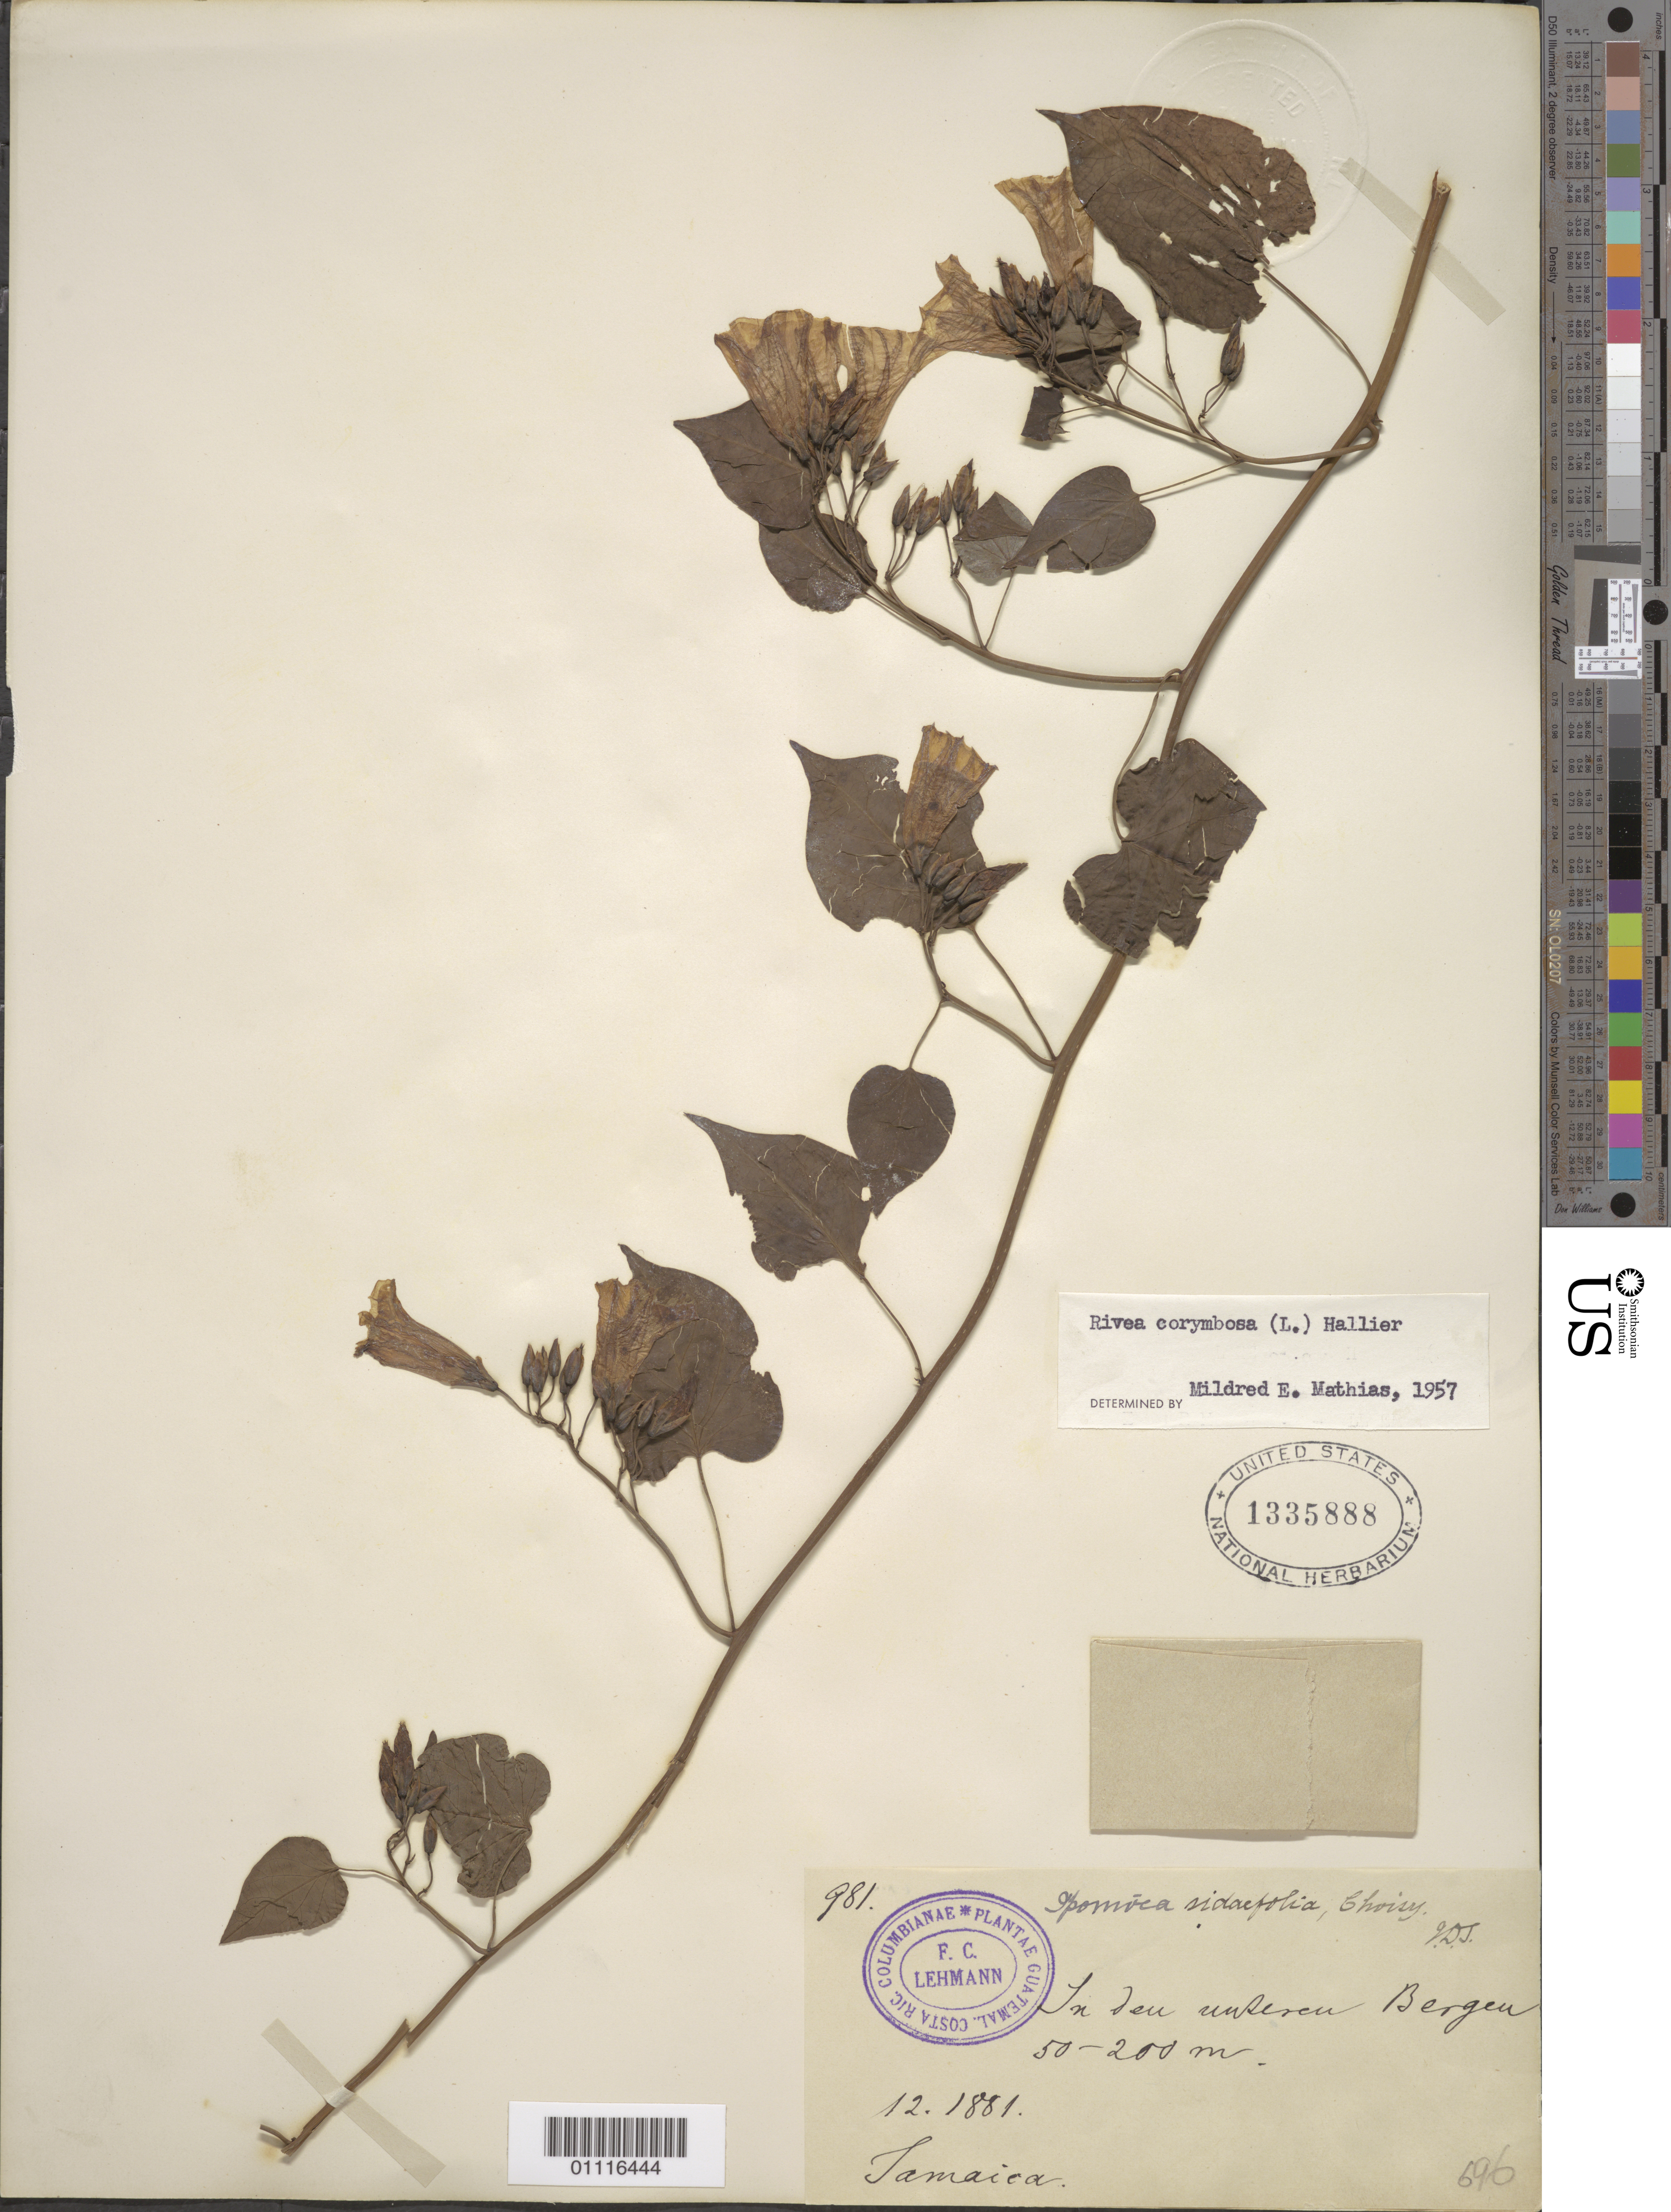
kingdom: Plantae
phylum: Tracheophyta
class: Magnoliopsida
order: Solanales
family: Convolvulaceae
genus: Turbina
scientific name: Turbina corymbosa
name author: (L.) Raf.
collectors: F. C. Lehmann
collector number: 981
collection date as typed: Dec 1881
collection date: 1881-12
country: Jamaica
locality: In deu unpereu Bergen.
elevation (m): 50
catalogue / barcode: US 1335888